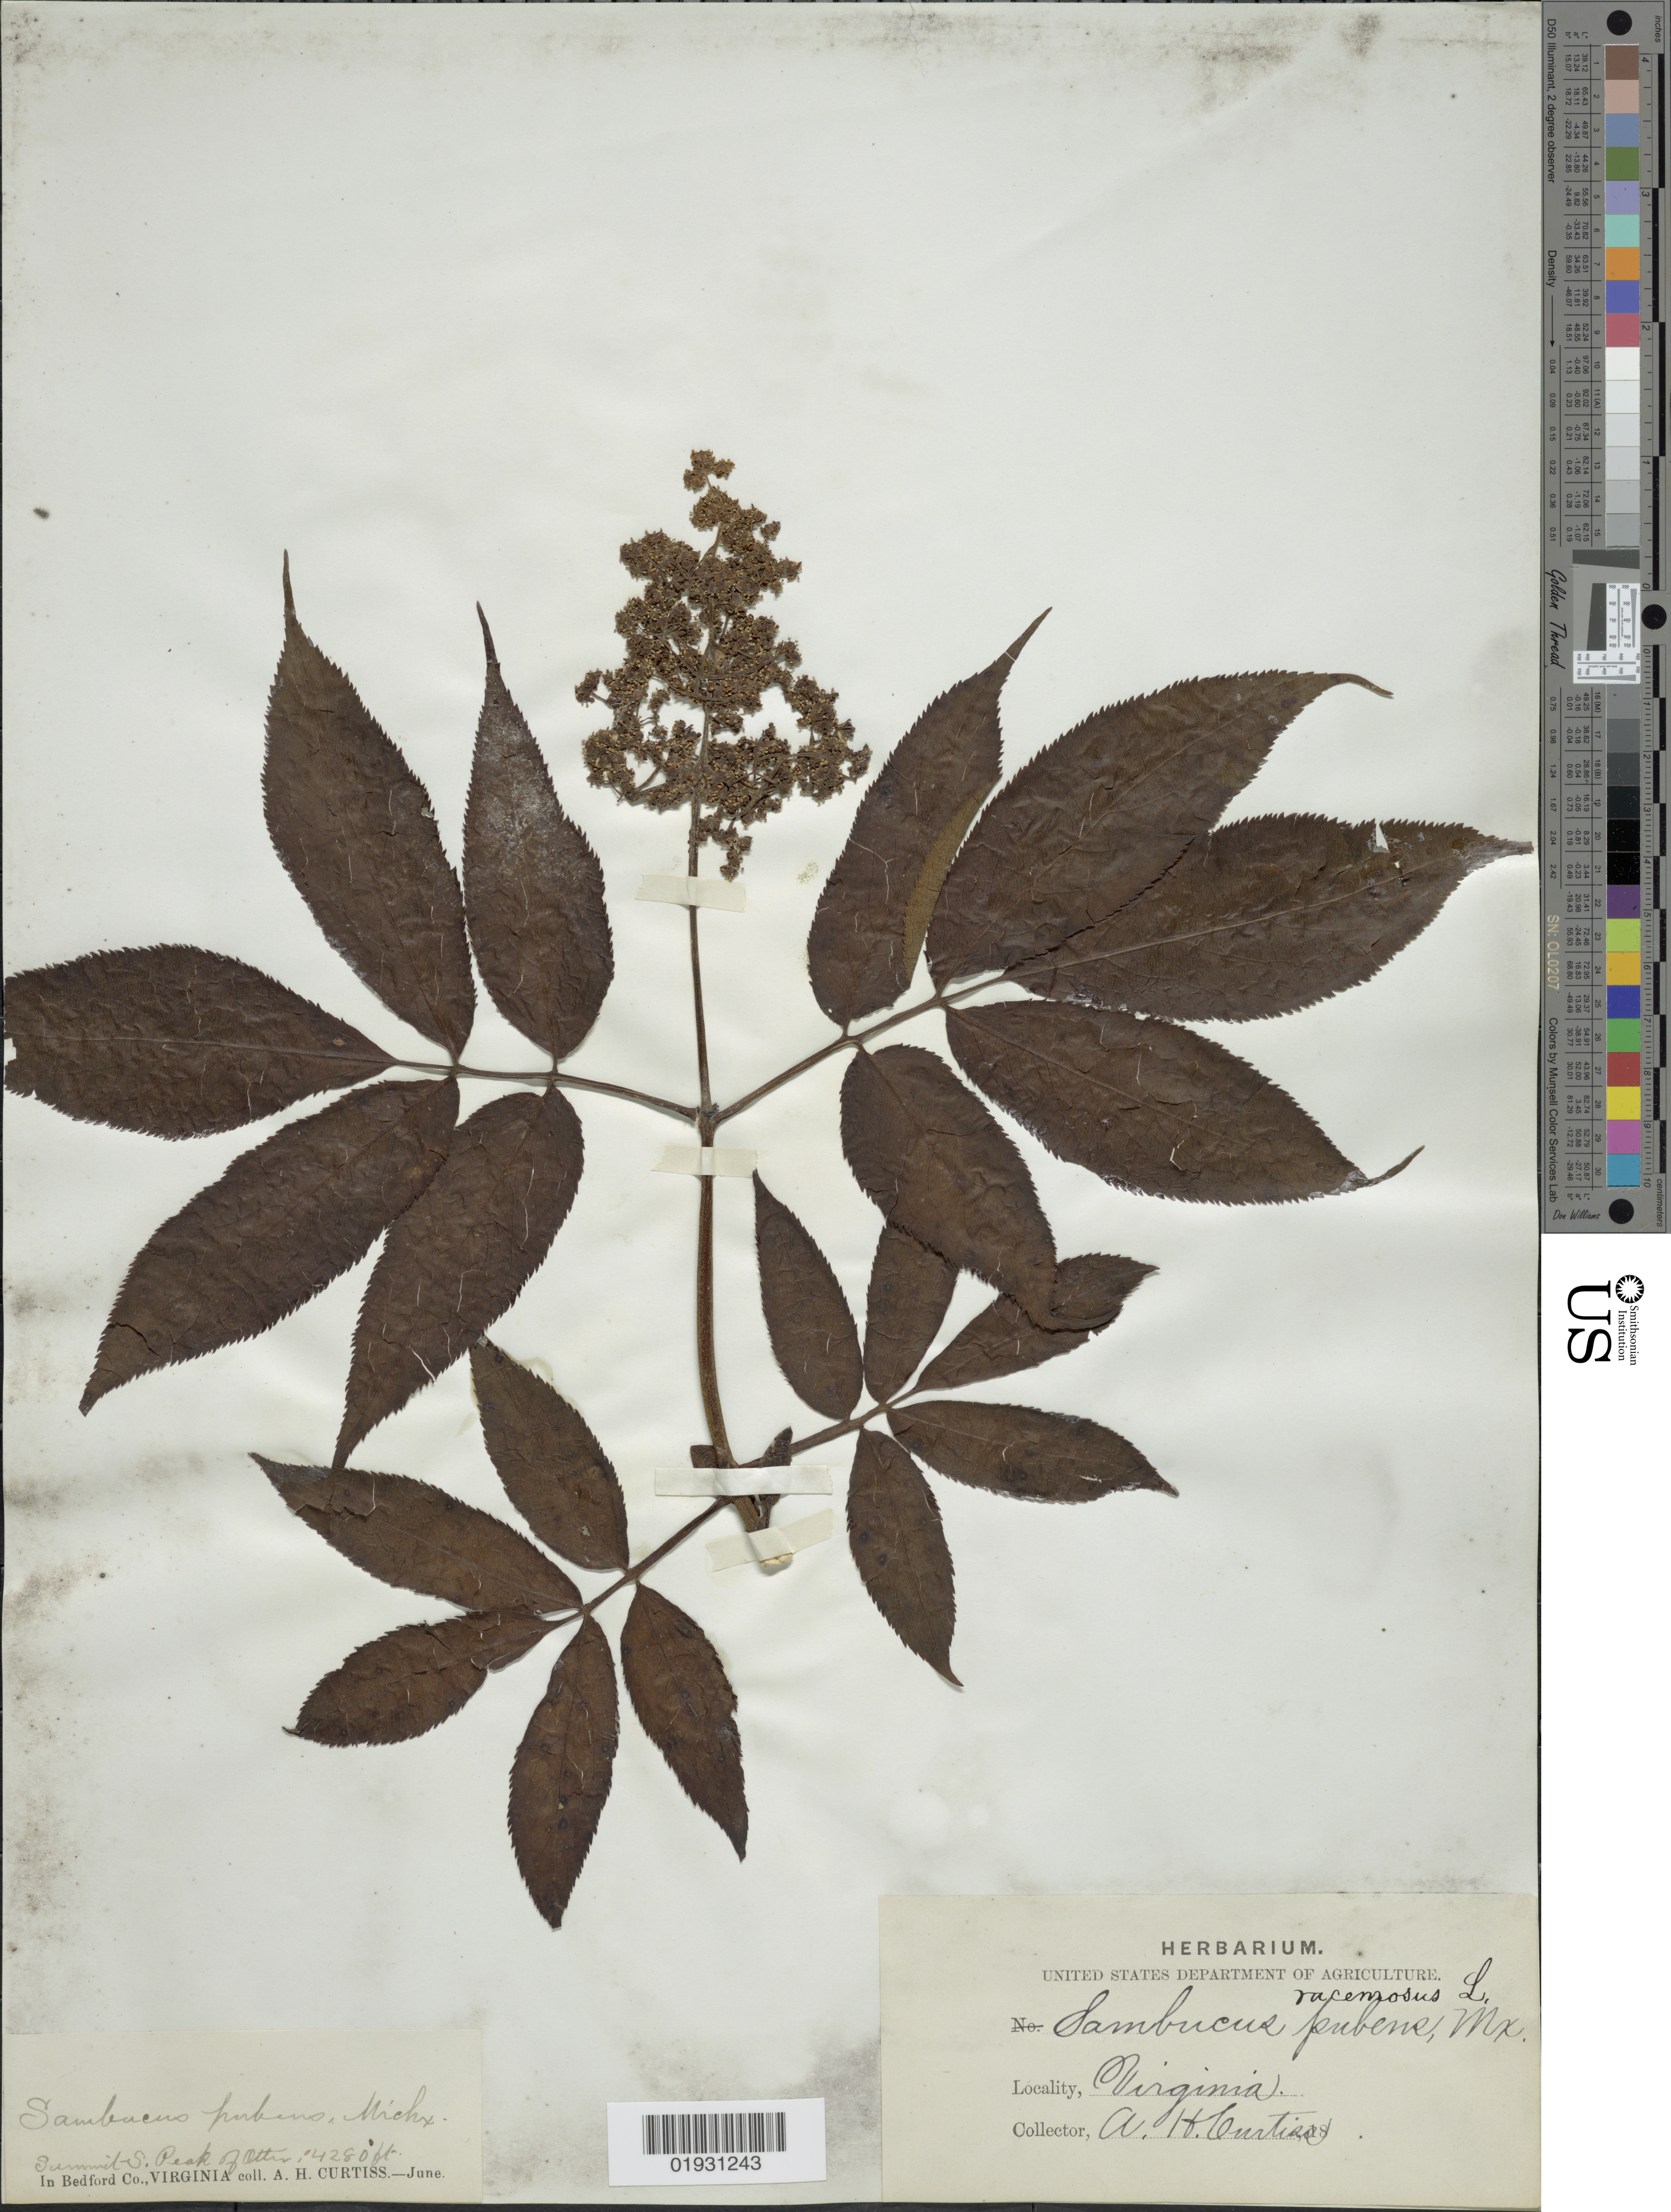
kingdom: Plantae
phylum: Tracheophyta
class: Magnoliopsida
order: Dipsacales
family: Viburnaceae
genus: Sambucus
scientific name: Sambucus racemosa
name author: L.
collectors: A. H. Curtiss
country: United States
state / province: Virginia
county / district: Bedford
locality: In Bedford Co., Summit S. Peak of Otter.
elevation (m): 1305